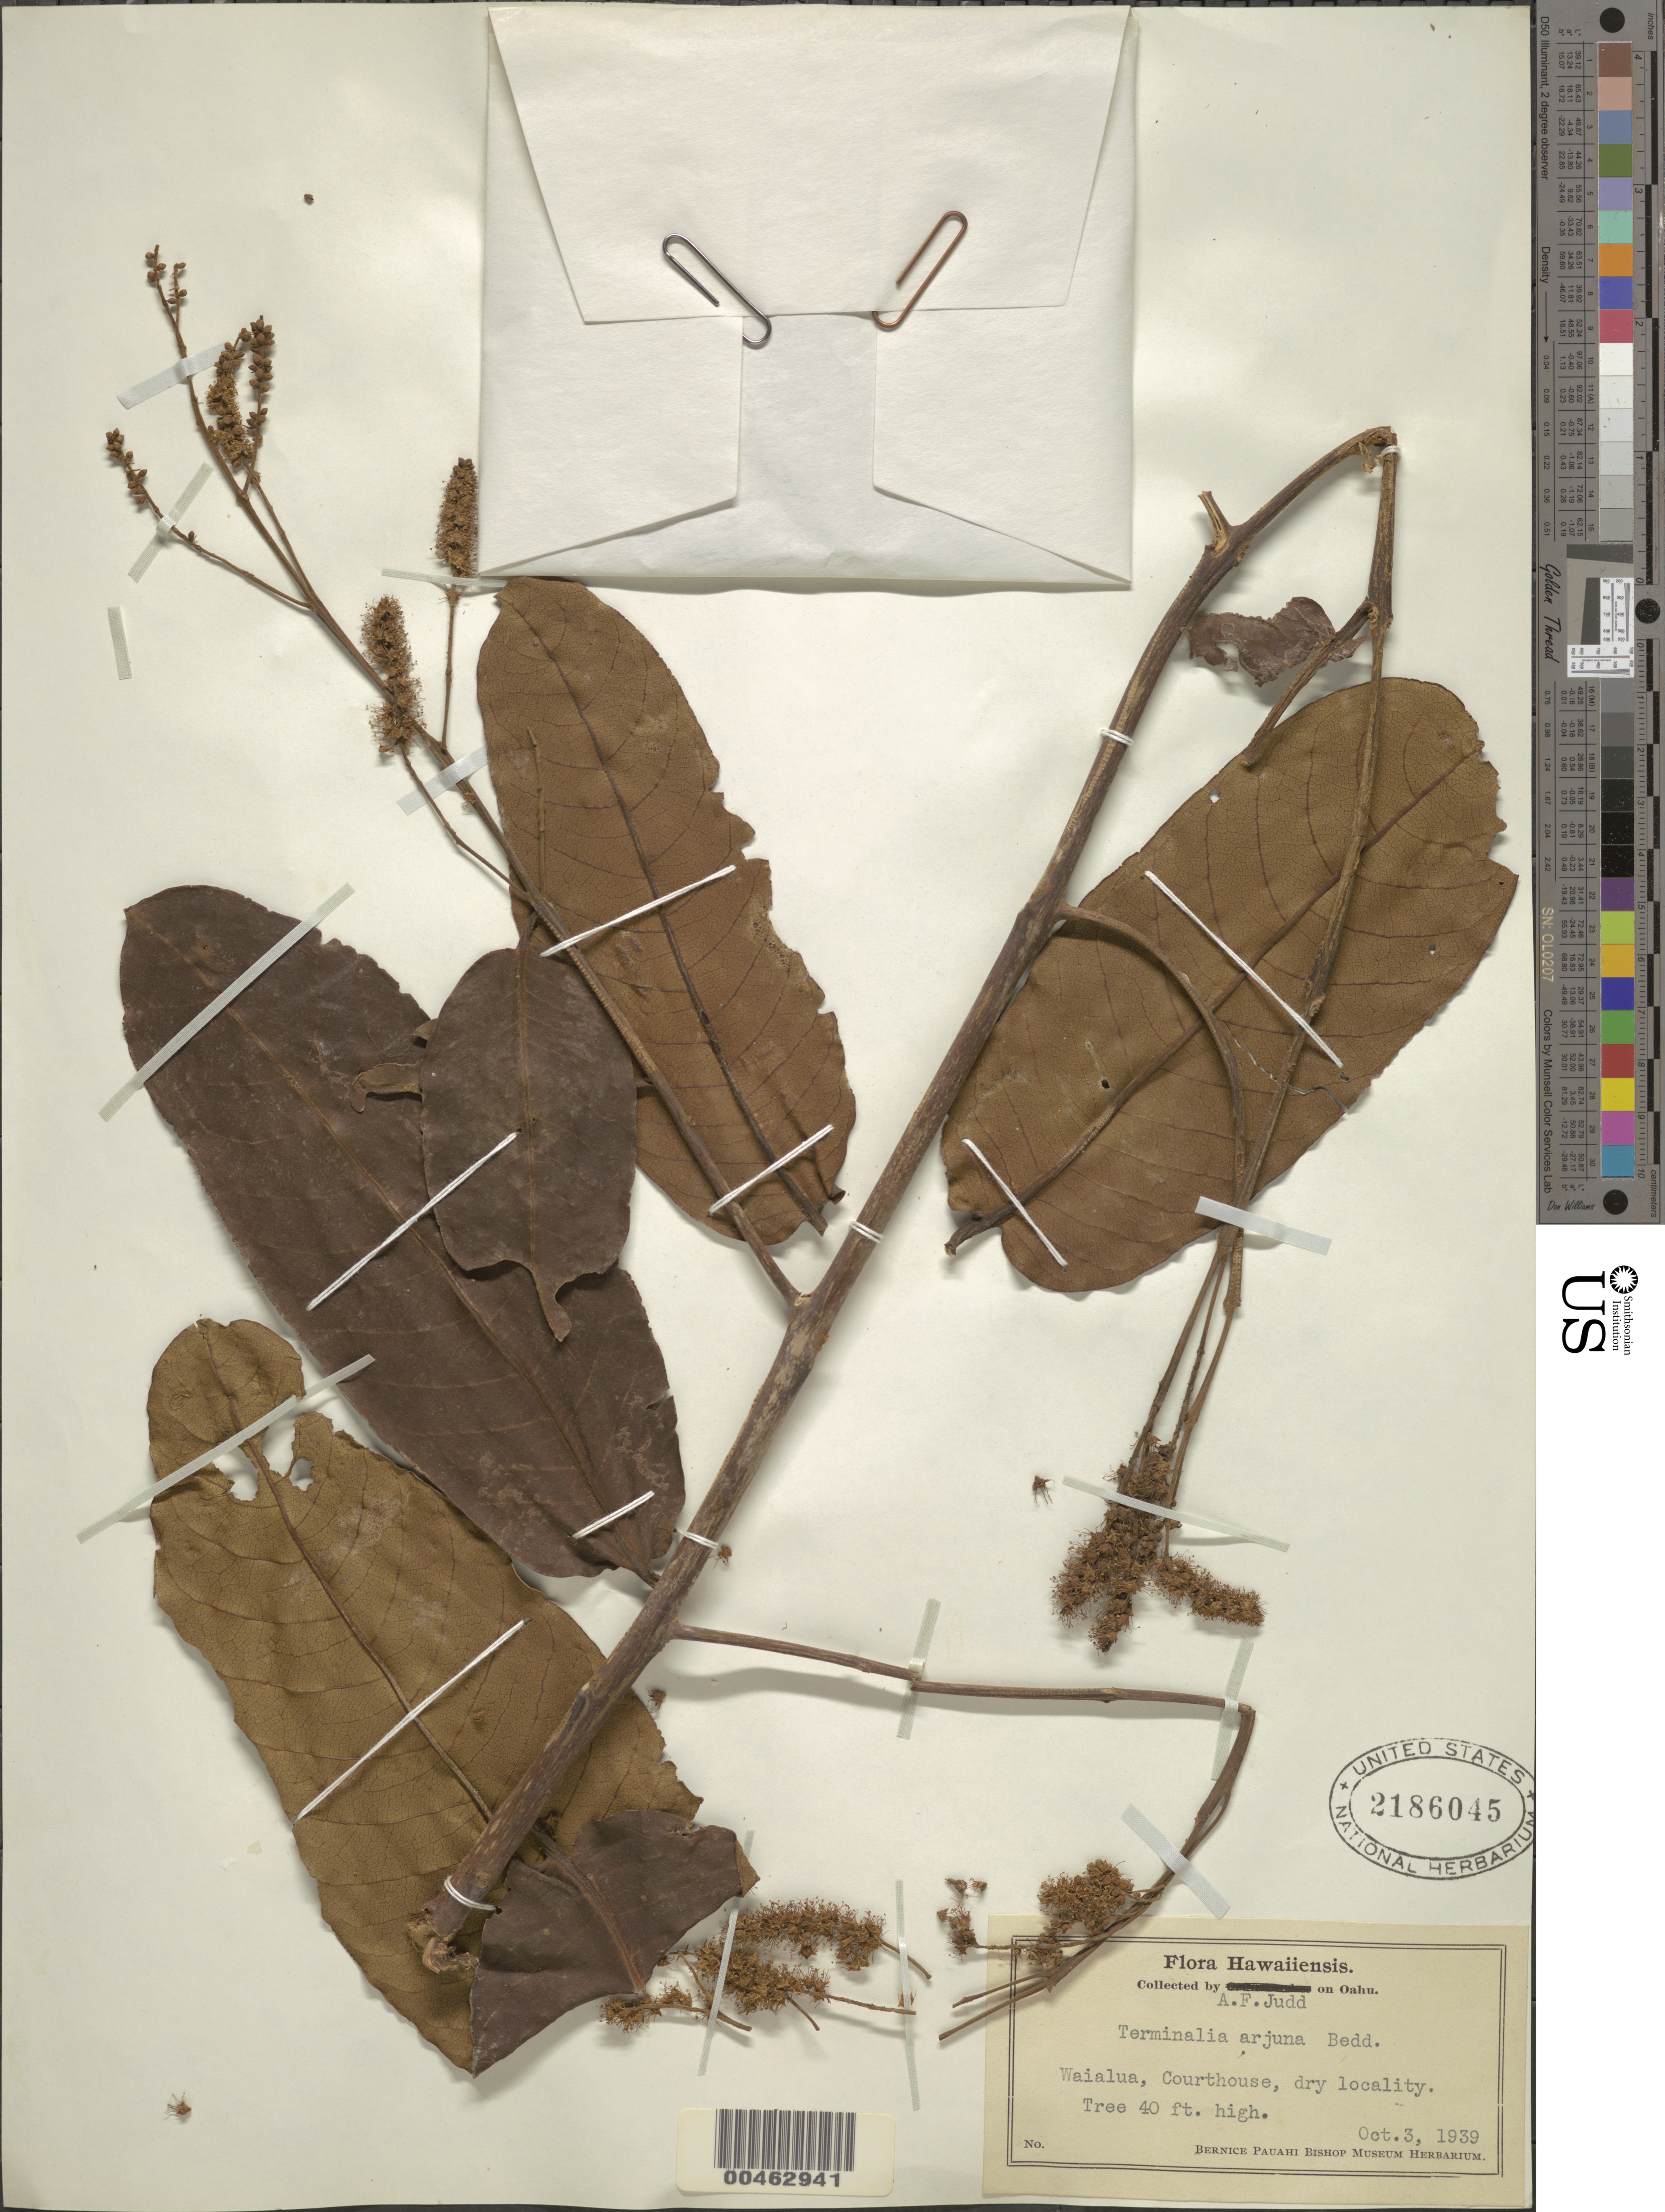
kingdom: Plantae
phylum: Tracheophyta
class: Magnoliopsida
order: Myrtales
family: Combretaceae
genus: Terminalia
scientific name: Terminalia arjuna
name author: (Roxb. ex DC.) Wight & Arn.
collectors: A. Judd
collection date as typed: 3 Oct 1939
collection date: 1939-10-03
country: United States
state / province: Hawaii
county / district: Honolulu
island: Oahu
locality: Waialua, Courthouse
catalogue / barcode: US 2186045